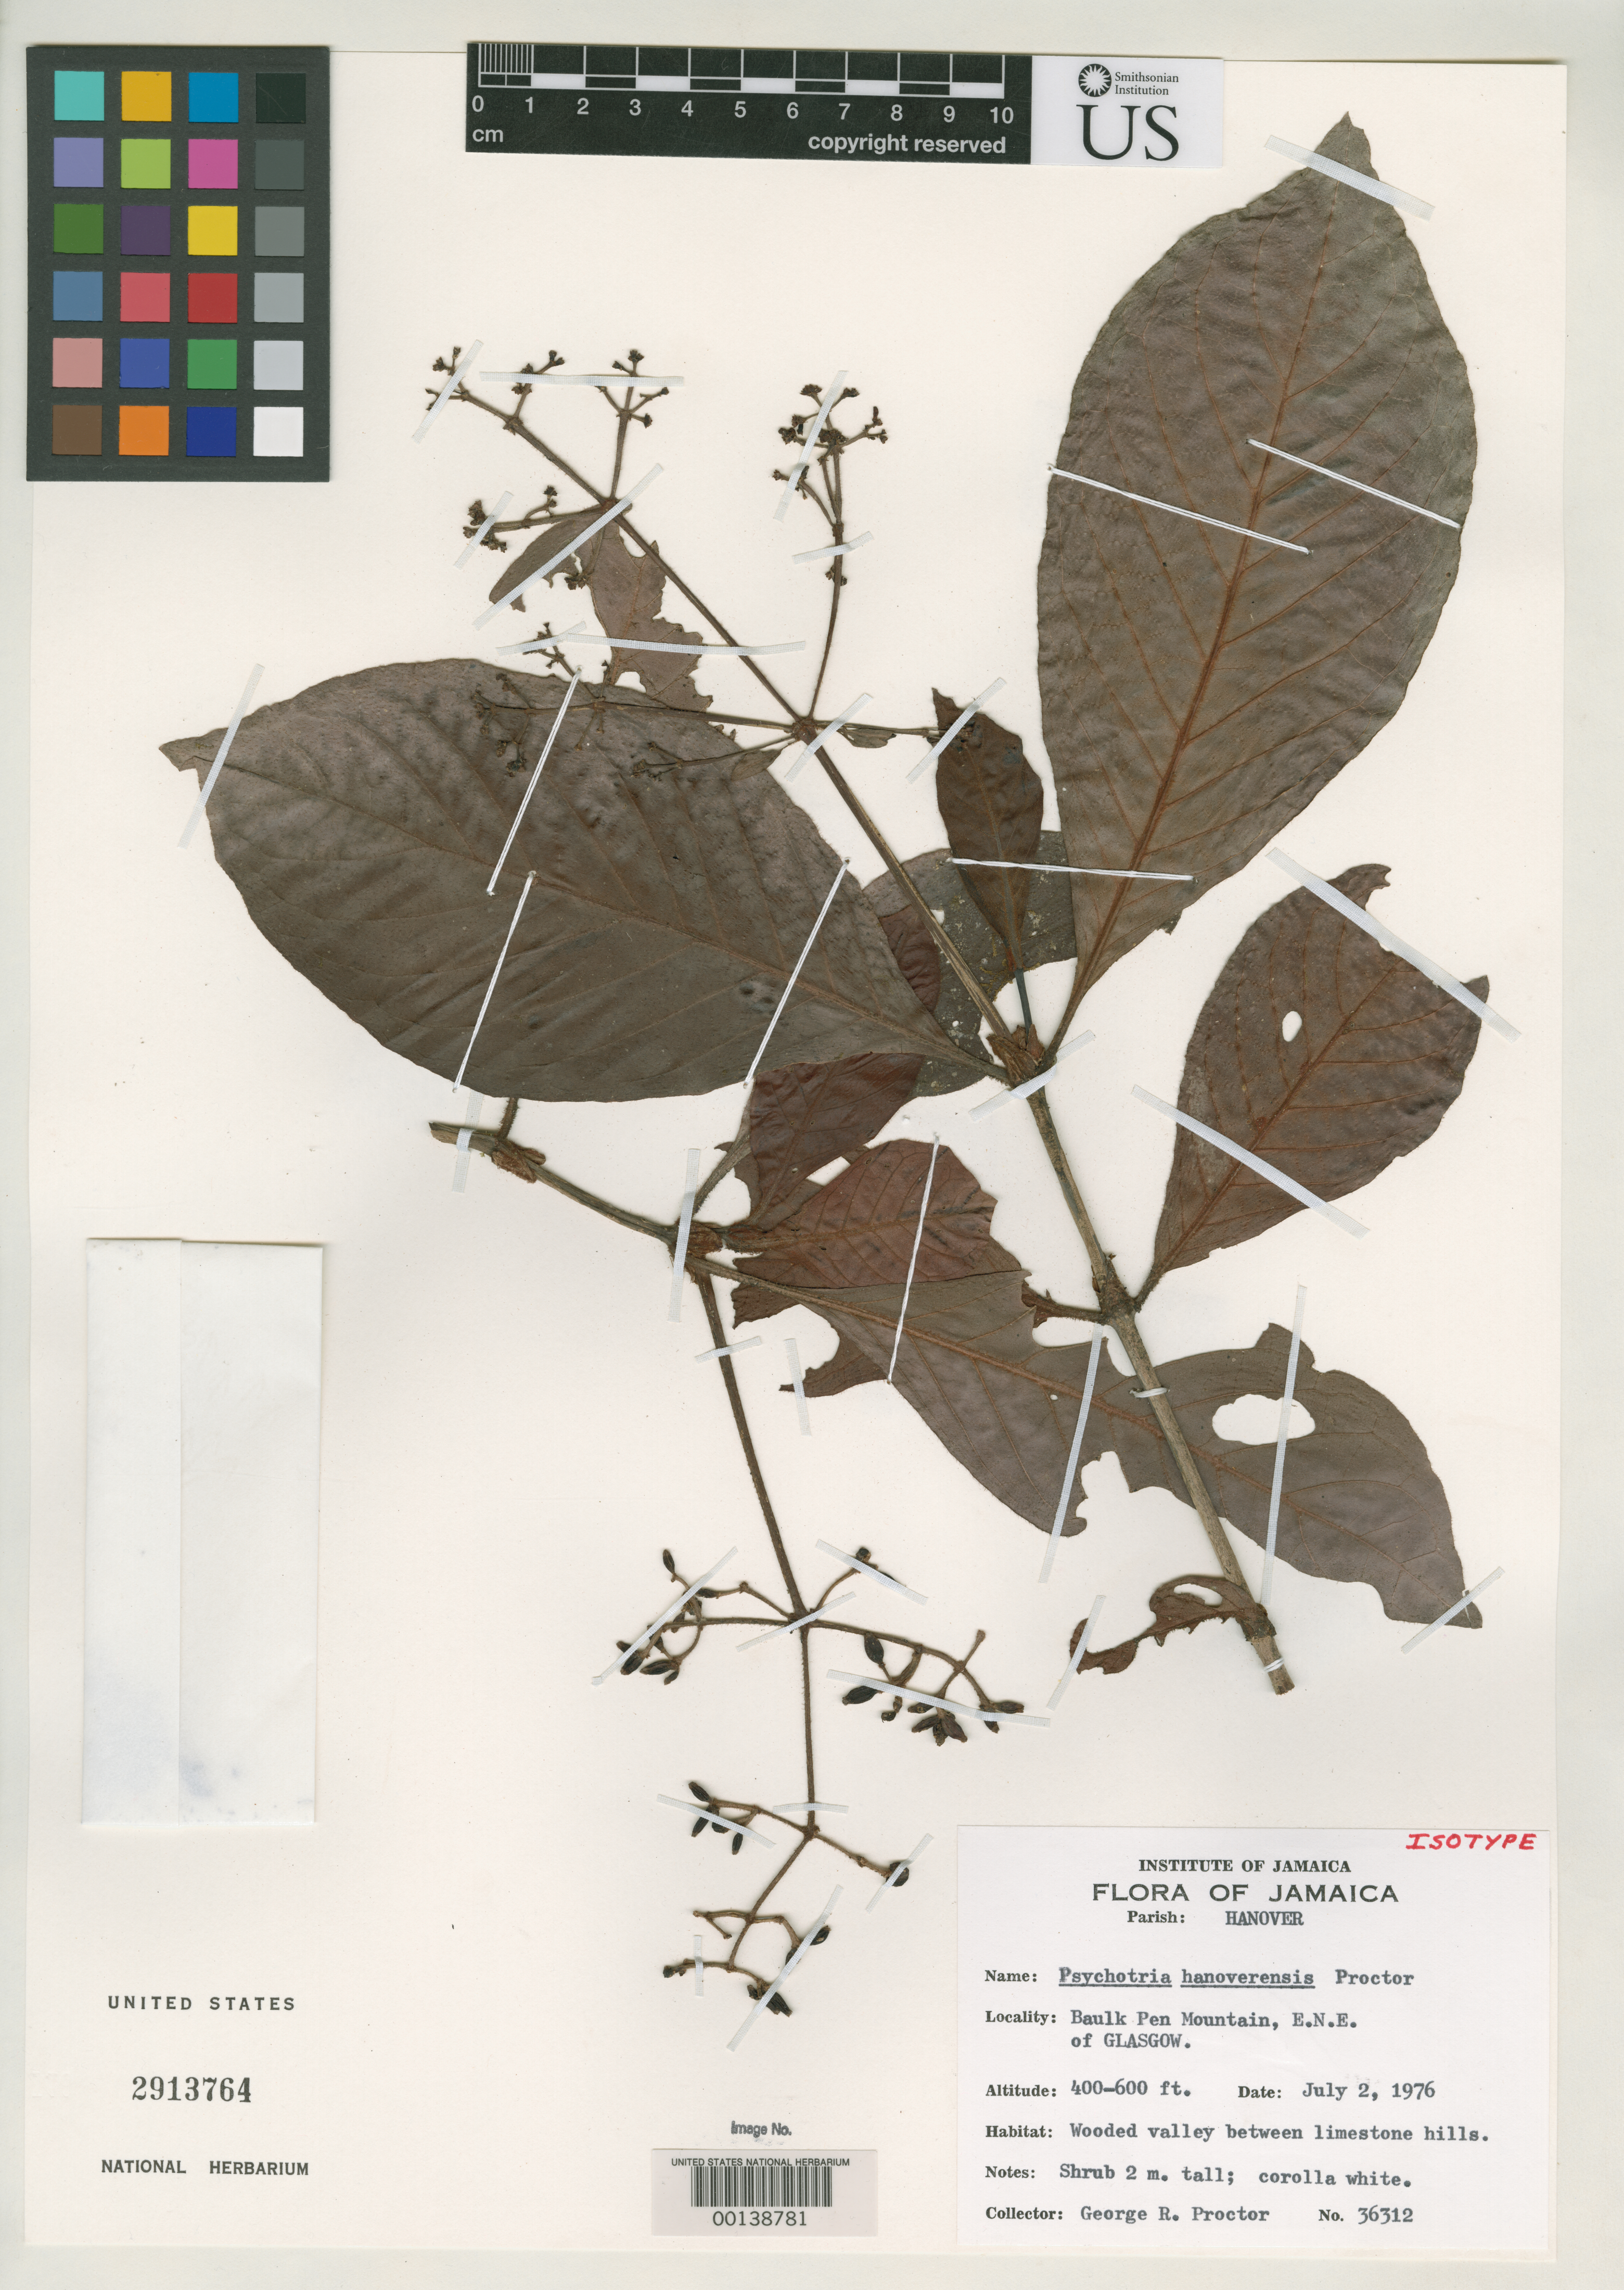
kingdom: Plantae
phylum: Tracheophyta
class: Magnoliopsida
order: Gentianales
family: Rubiaceae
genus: Psychotria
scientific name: Psychotria hanoverensis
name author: Proctor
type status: Isotype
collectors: G. R. Proctor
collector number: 36312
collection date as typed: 02 Jul 1976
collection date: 1976-07-02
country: Jamaica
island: Greater Antilles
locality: Baulk Pen Mt., ENE of Glasgow, Hanover; alt. 400-600 ft.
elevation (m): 122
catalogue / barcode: US 2913764